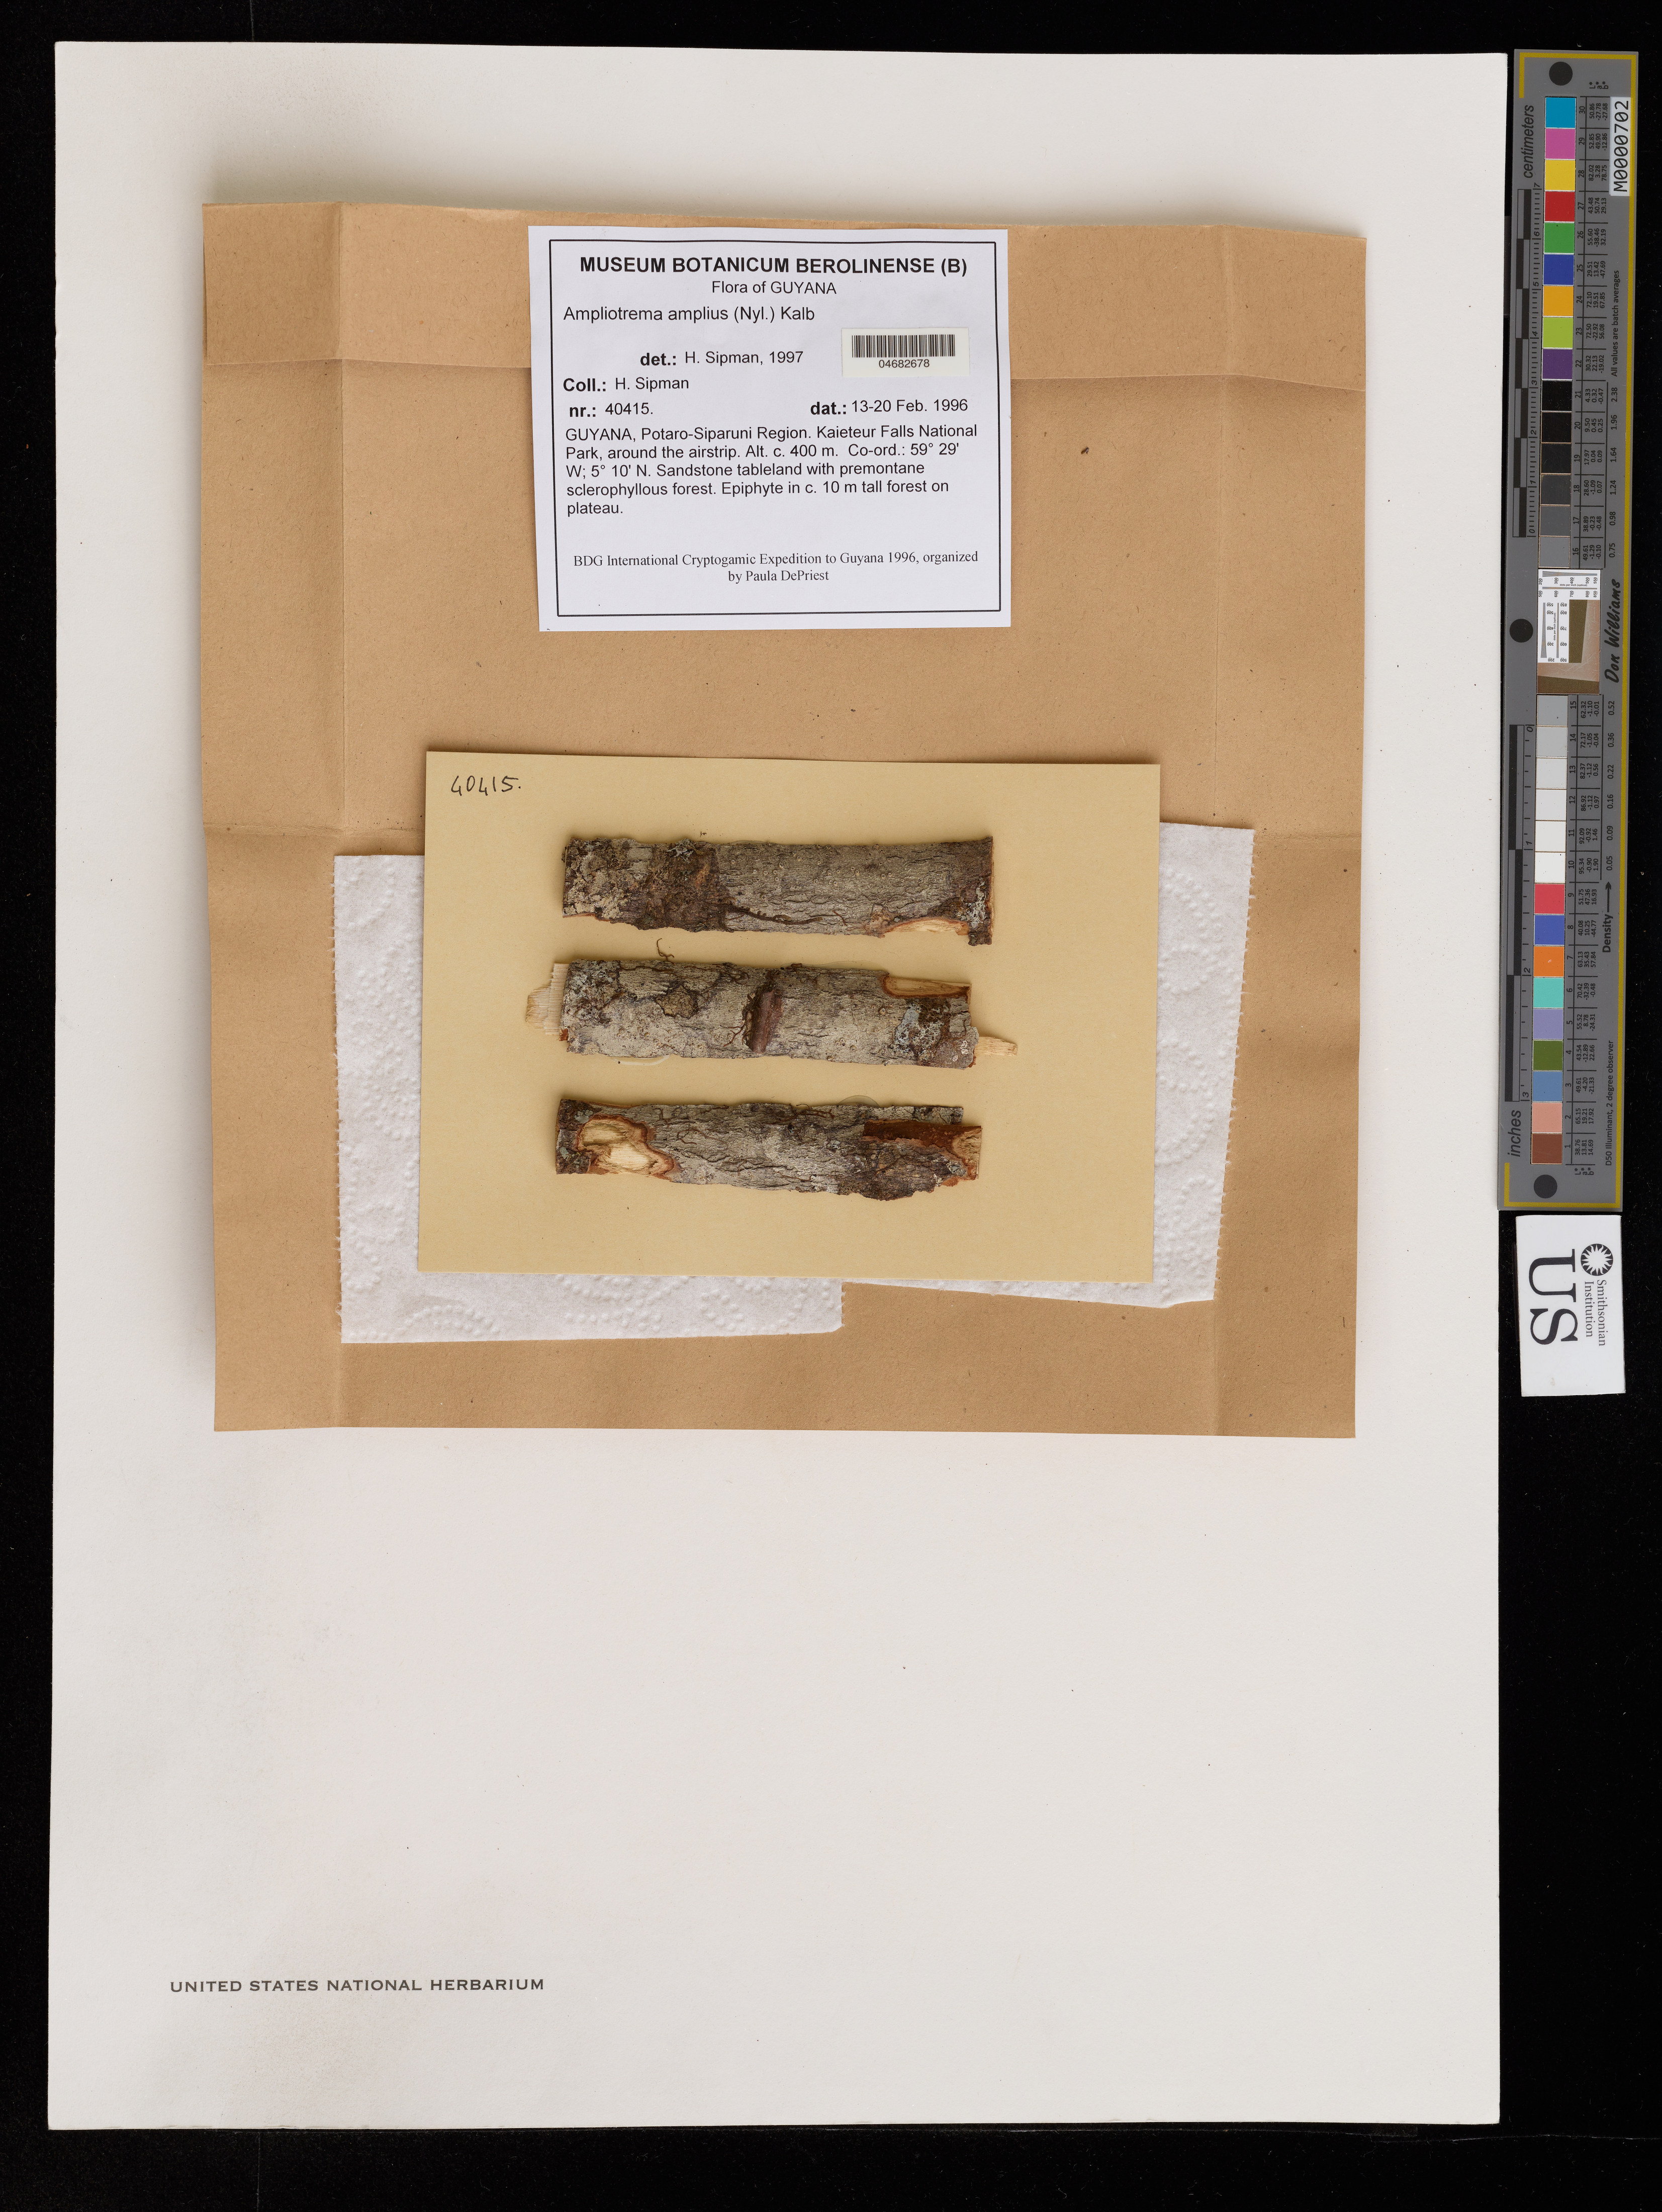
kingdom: Fungi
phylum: Ascomycota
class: Lecanoromycetes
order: Ostropales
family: Graphidaceae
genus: Ampliotrema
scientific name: Ampliotrema amplius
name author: (Nyl.) Kalb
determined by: Sipman, H.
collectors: H. Sipman et al.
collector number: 40415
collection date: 1996-02-13/1996-02-20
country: Guyana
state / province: Potaro-Siparuni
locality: Kaieteur Falls National Park, around the airstrip.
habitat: Sandstone tableland with premontane sclerophyllous forest. In c. 10 m tall forest on plateau.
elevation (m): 400